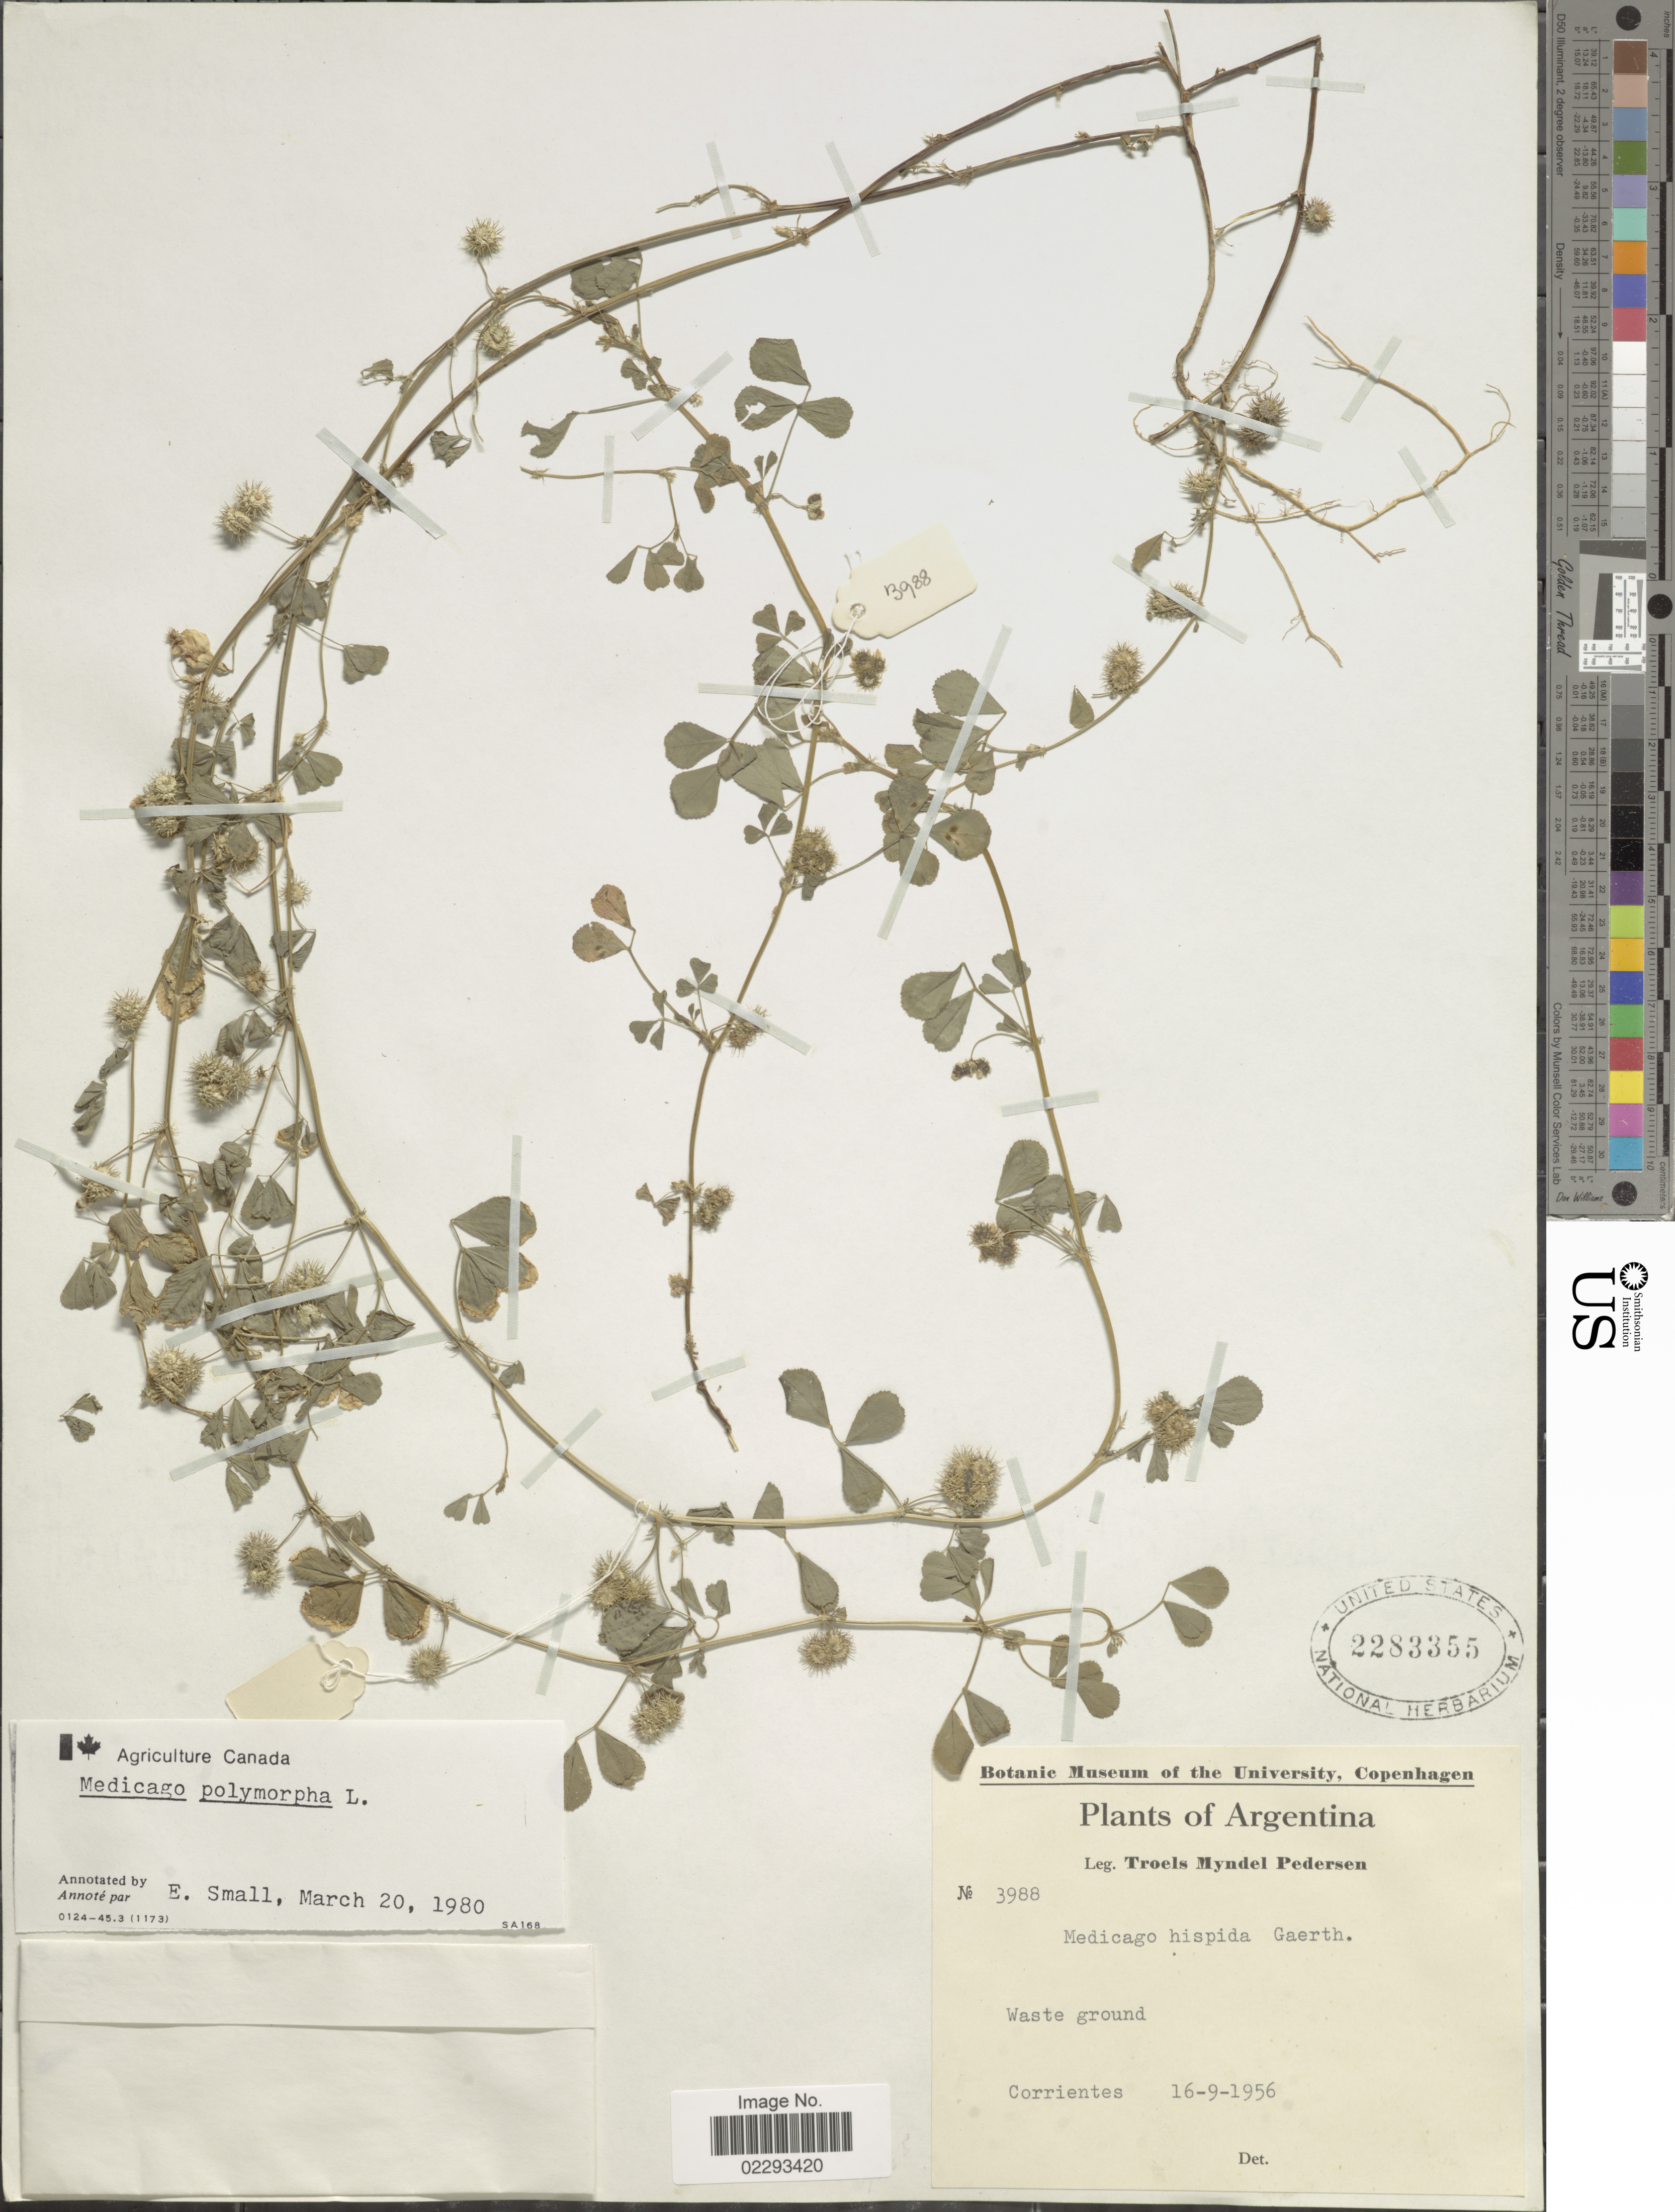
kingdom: Plantae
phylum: Tracheophyta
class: Magnoliopsida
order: Fabales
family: Fabaceae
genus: Medicago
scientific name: Medicago polymorpha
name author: L.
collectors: T. Pederson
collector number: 3988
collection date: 1956-09-16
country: Argentina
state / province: Corrientes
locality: Waste ground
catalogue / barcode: US 2283355